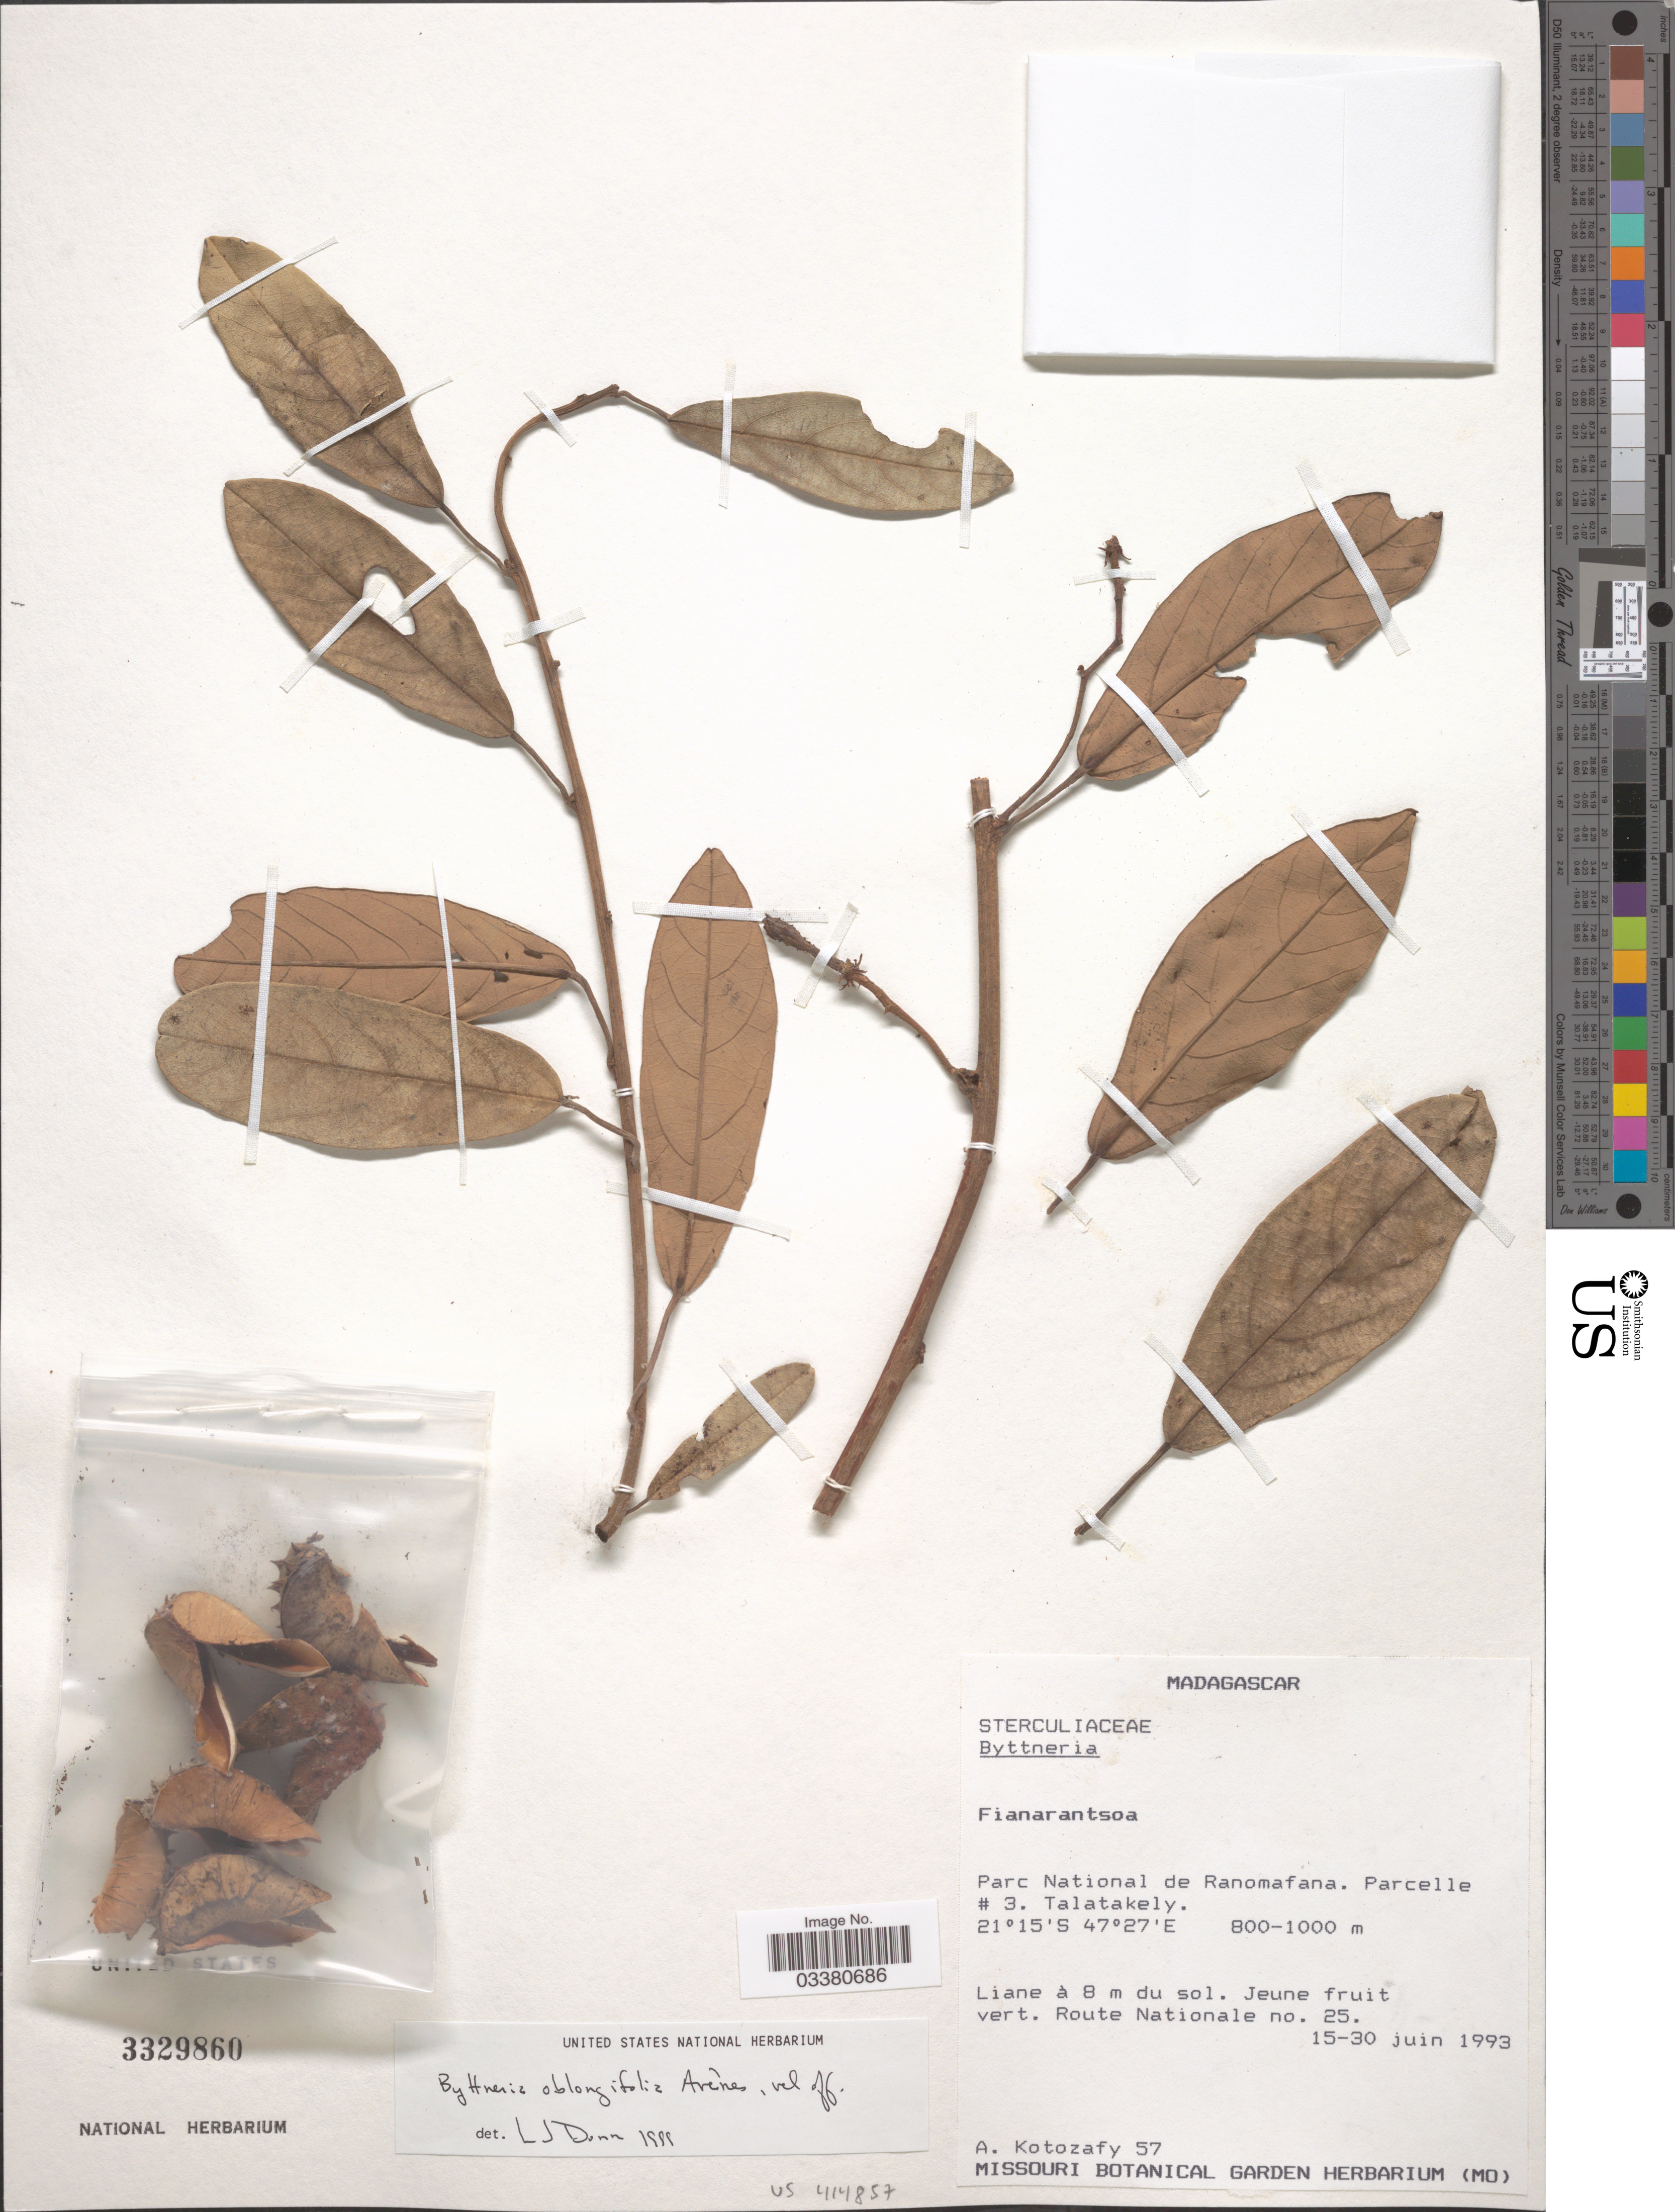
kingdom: Plantae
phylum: Tracheophyta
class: Magnoliopsida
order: Malvales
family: Malvaceae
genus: Byttneria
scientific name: Byttneria oblongifolia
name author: Arènes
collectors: A. Kotozafy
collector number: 57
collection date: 1993-06-15/1993-06-30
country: Madagascar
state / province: Vatovavy Fitovinany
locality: Parc National de Ranomafana. Parcelle # 3. Talatakely. Route Nationale no. 25.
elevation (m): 800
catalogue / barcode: US 3329860